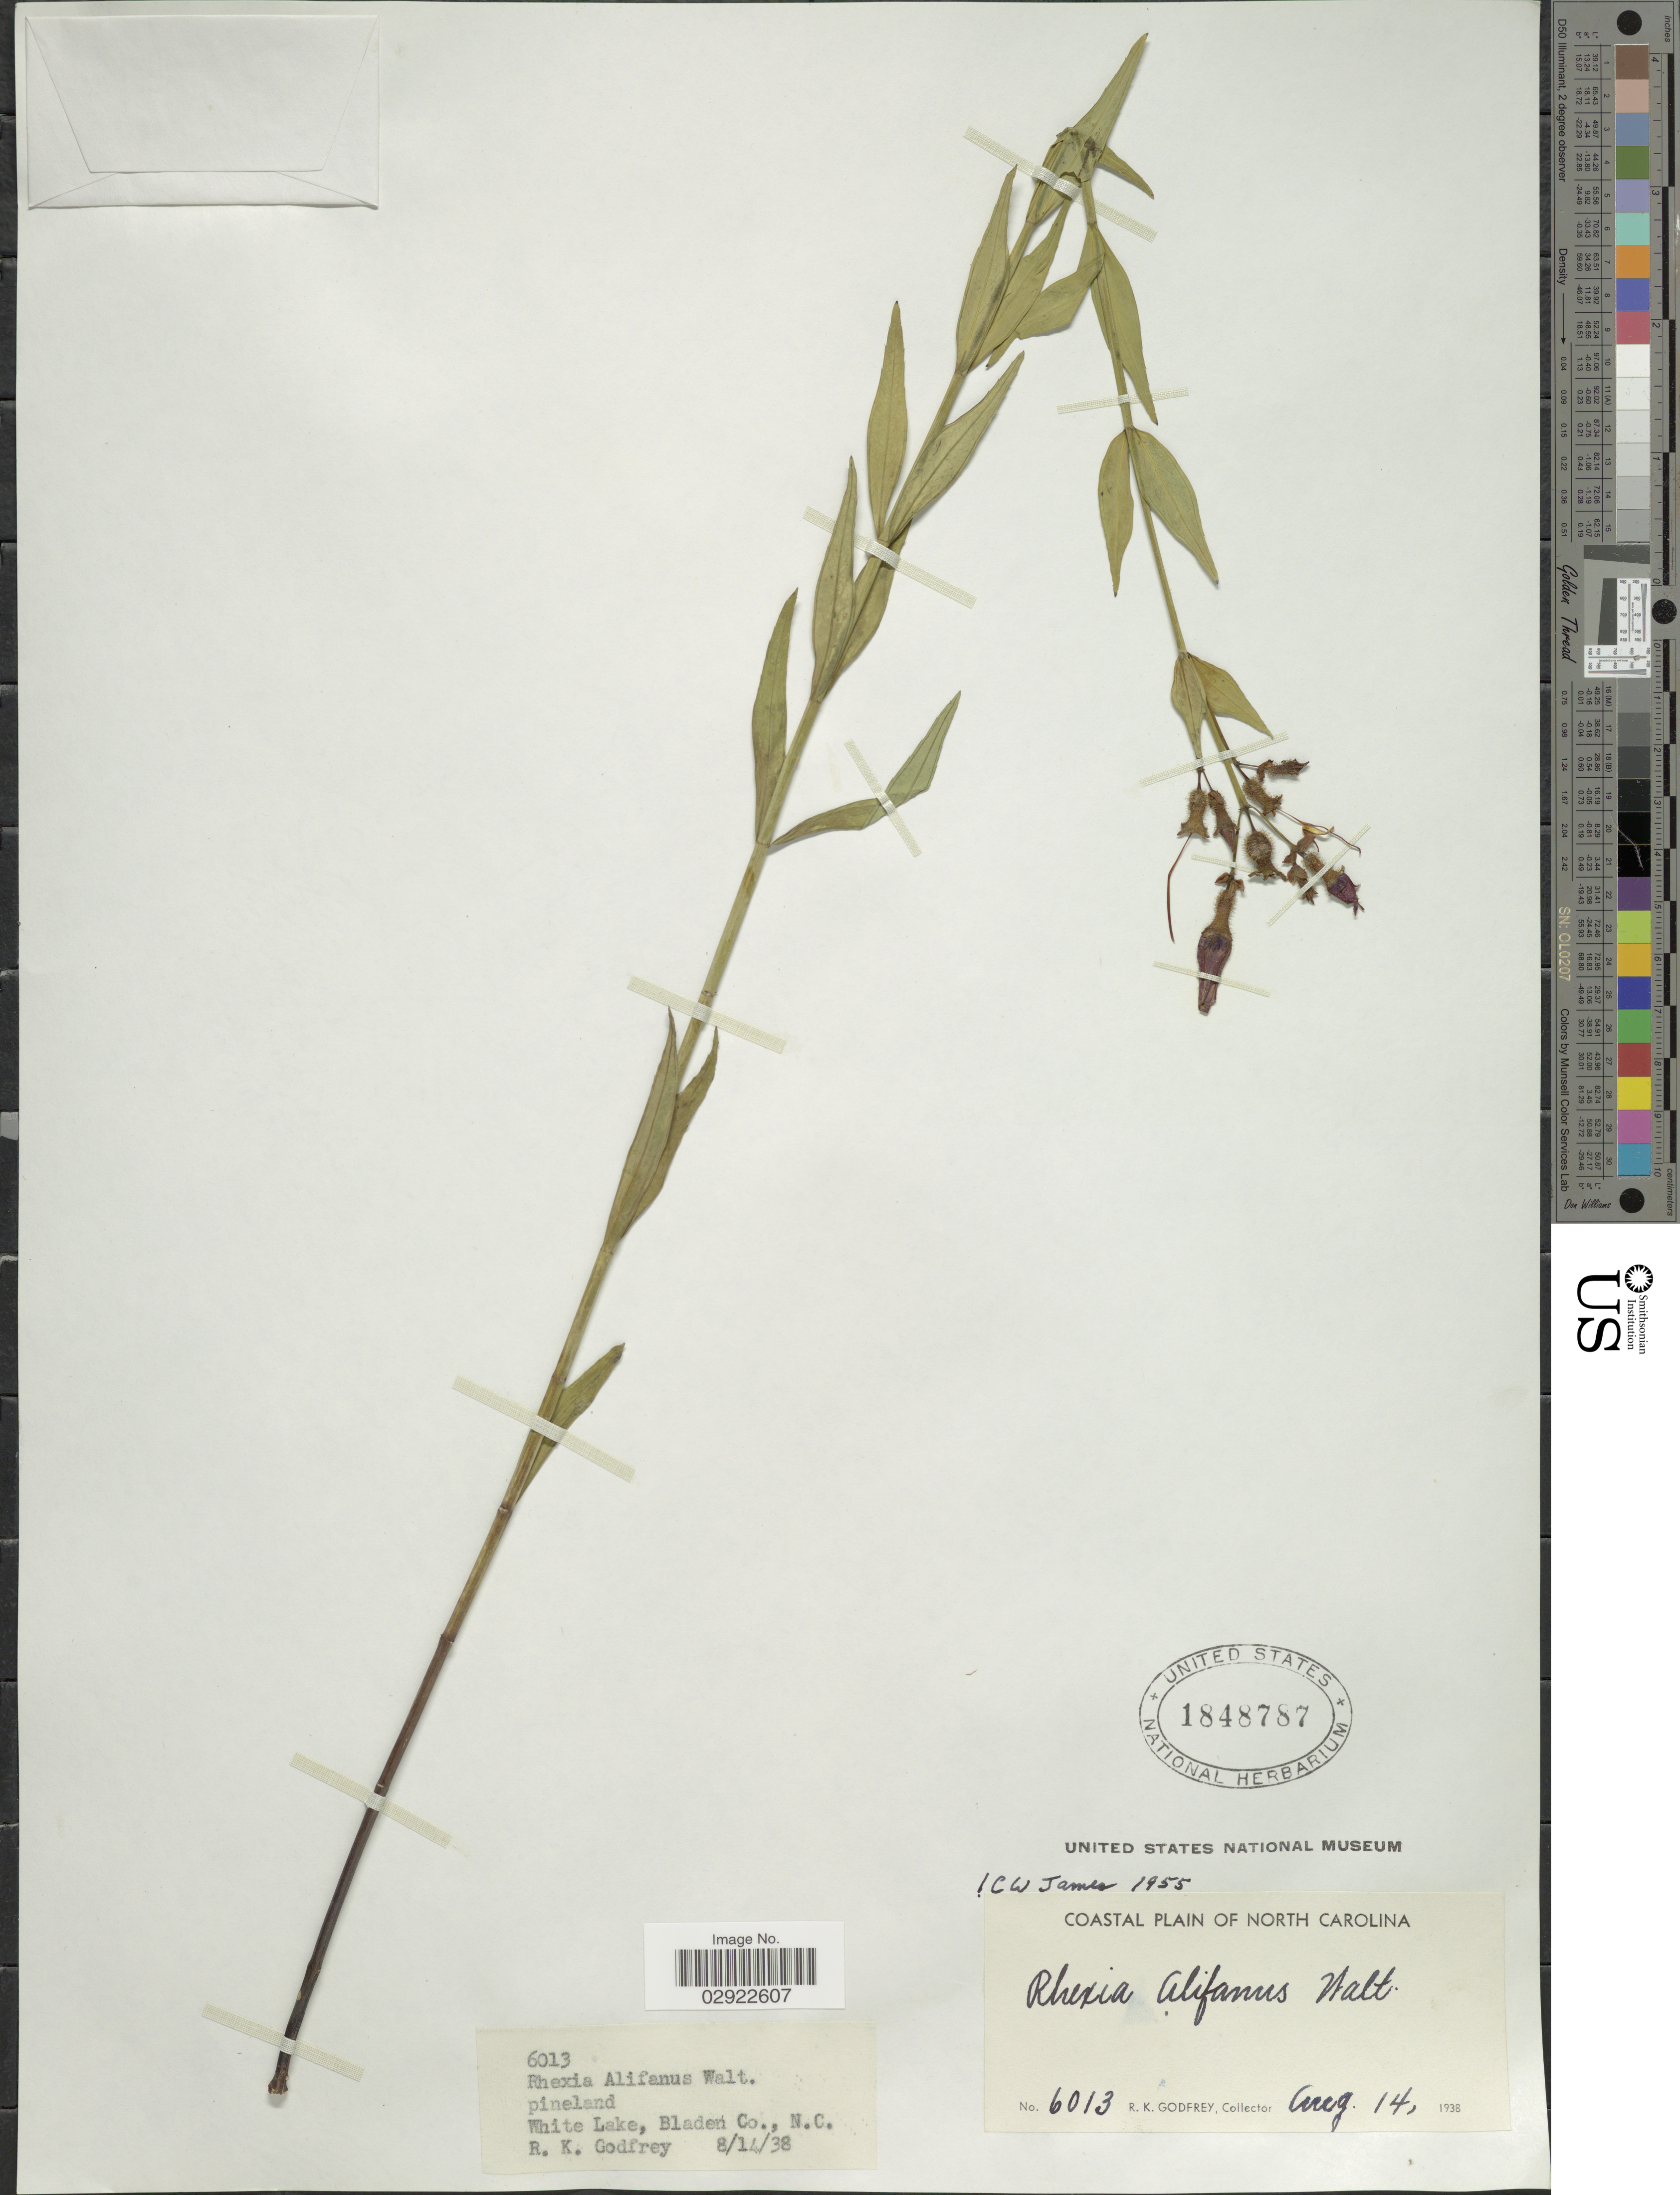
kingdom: Plantae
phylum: Tracheophyta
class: Magnoliopsida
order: Myrtales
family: Melastomataceae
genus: Rhexia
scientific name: Rhexia alifanus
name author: Walter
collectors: R. K. Godfrey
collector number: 6013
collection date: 1938-08-14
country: United States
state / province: North Carolina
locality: Coastal Plain of North Carolina. White Lake, Bladen Co.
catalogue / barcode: US 1848787